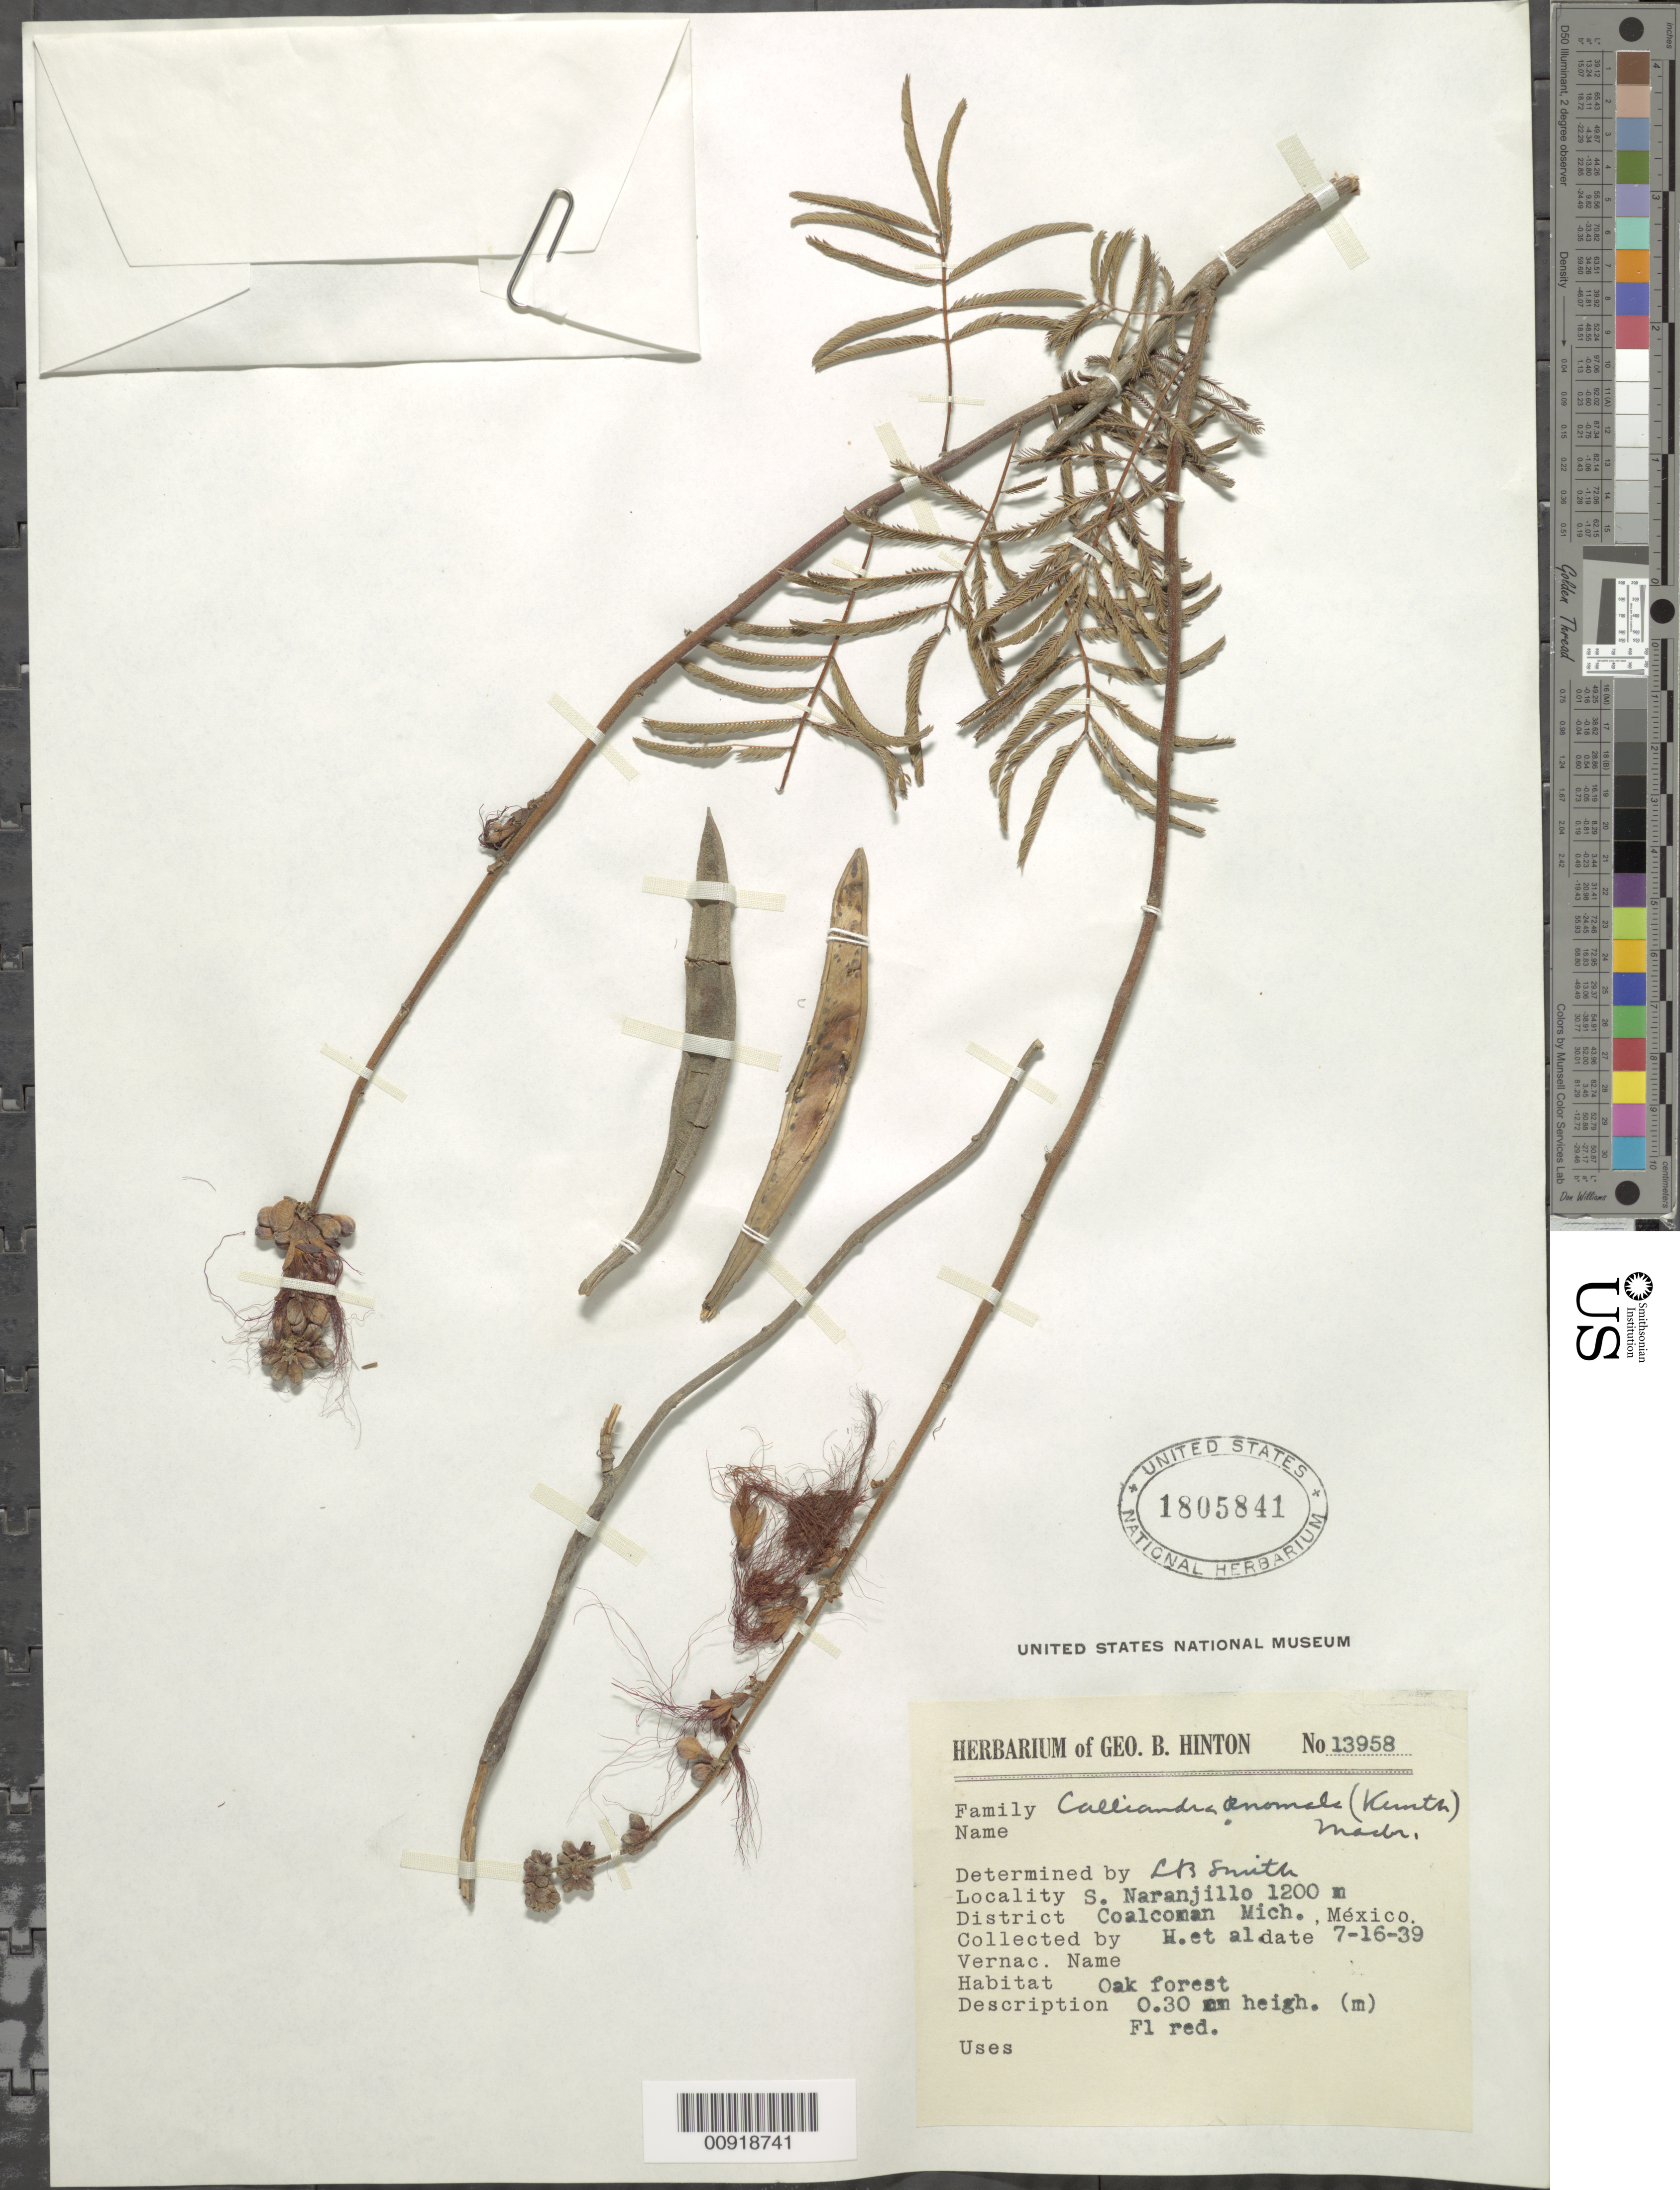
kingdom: Plantae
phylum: Tracheophyta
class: Magnoliopsida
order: Fabales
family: Fabaceae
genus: Calliandra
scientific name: Calliandra anomala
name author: (Kunth) J.F. Macbr.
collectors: G. B. Hinton & et al.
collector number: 13958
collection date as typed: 16 Jul 1939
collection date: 1939-07-16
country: Mexico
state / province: Michoacán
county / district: Coalcomán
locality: S. Naranjillo, District Coalcomán, Michoacán.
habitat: Oak forest.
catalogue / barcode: US 1805841